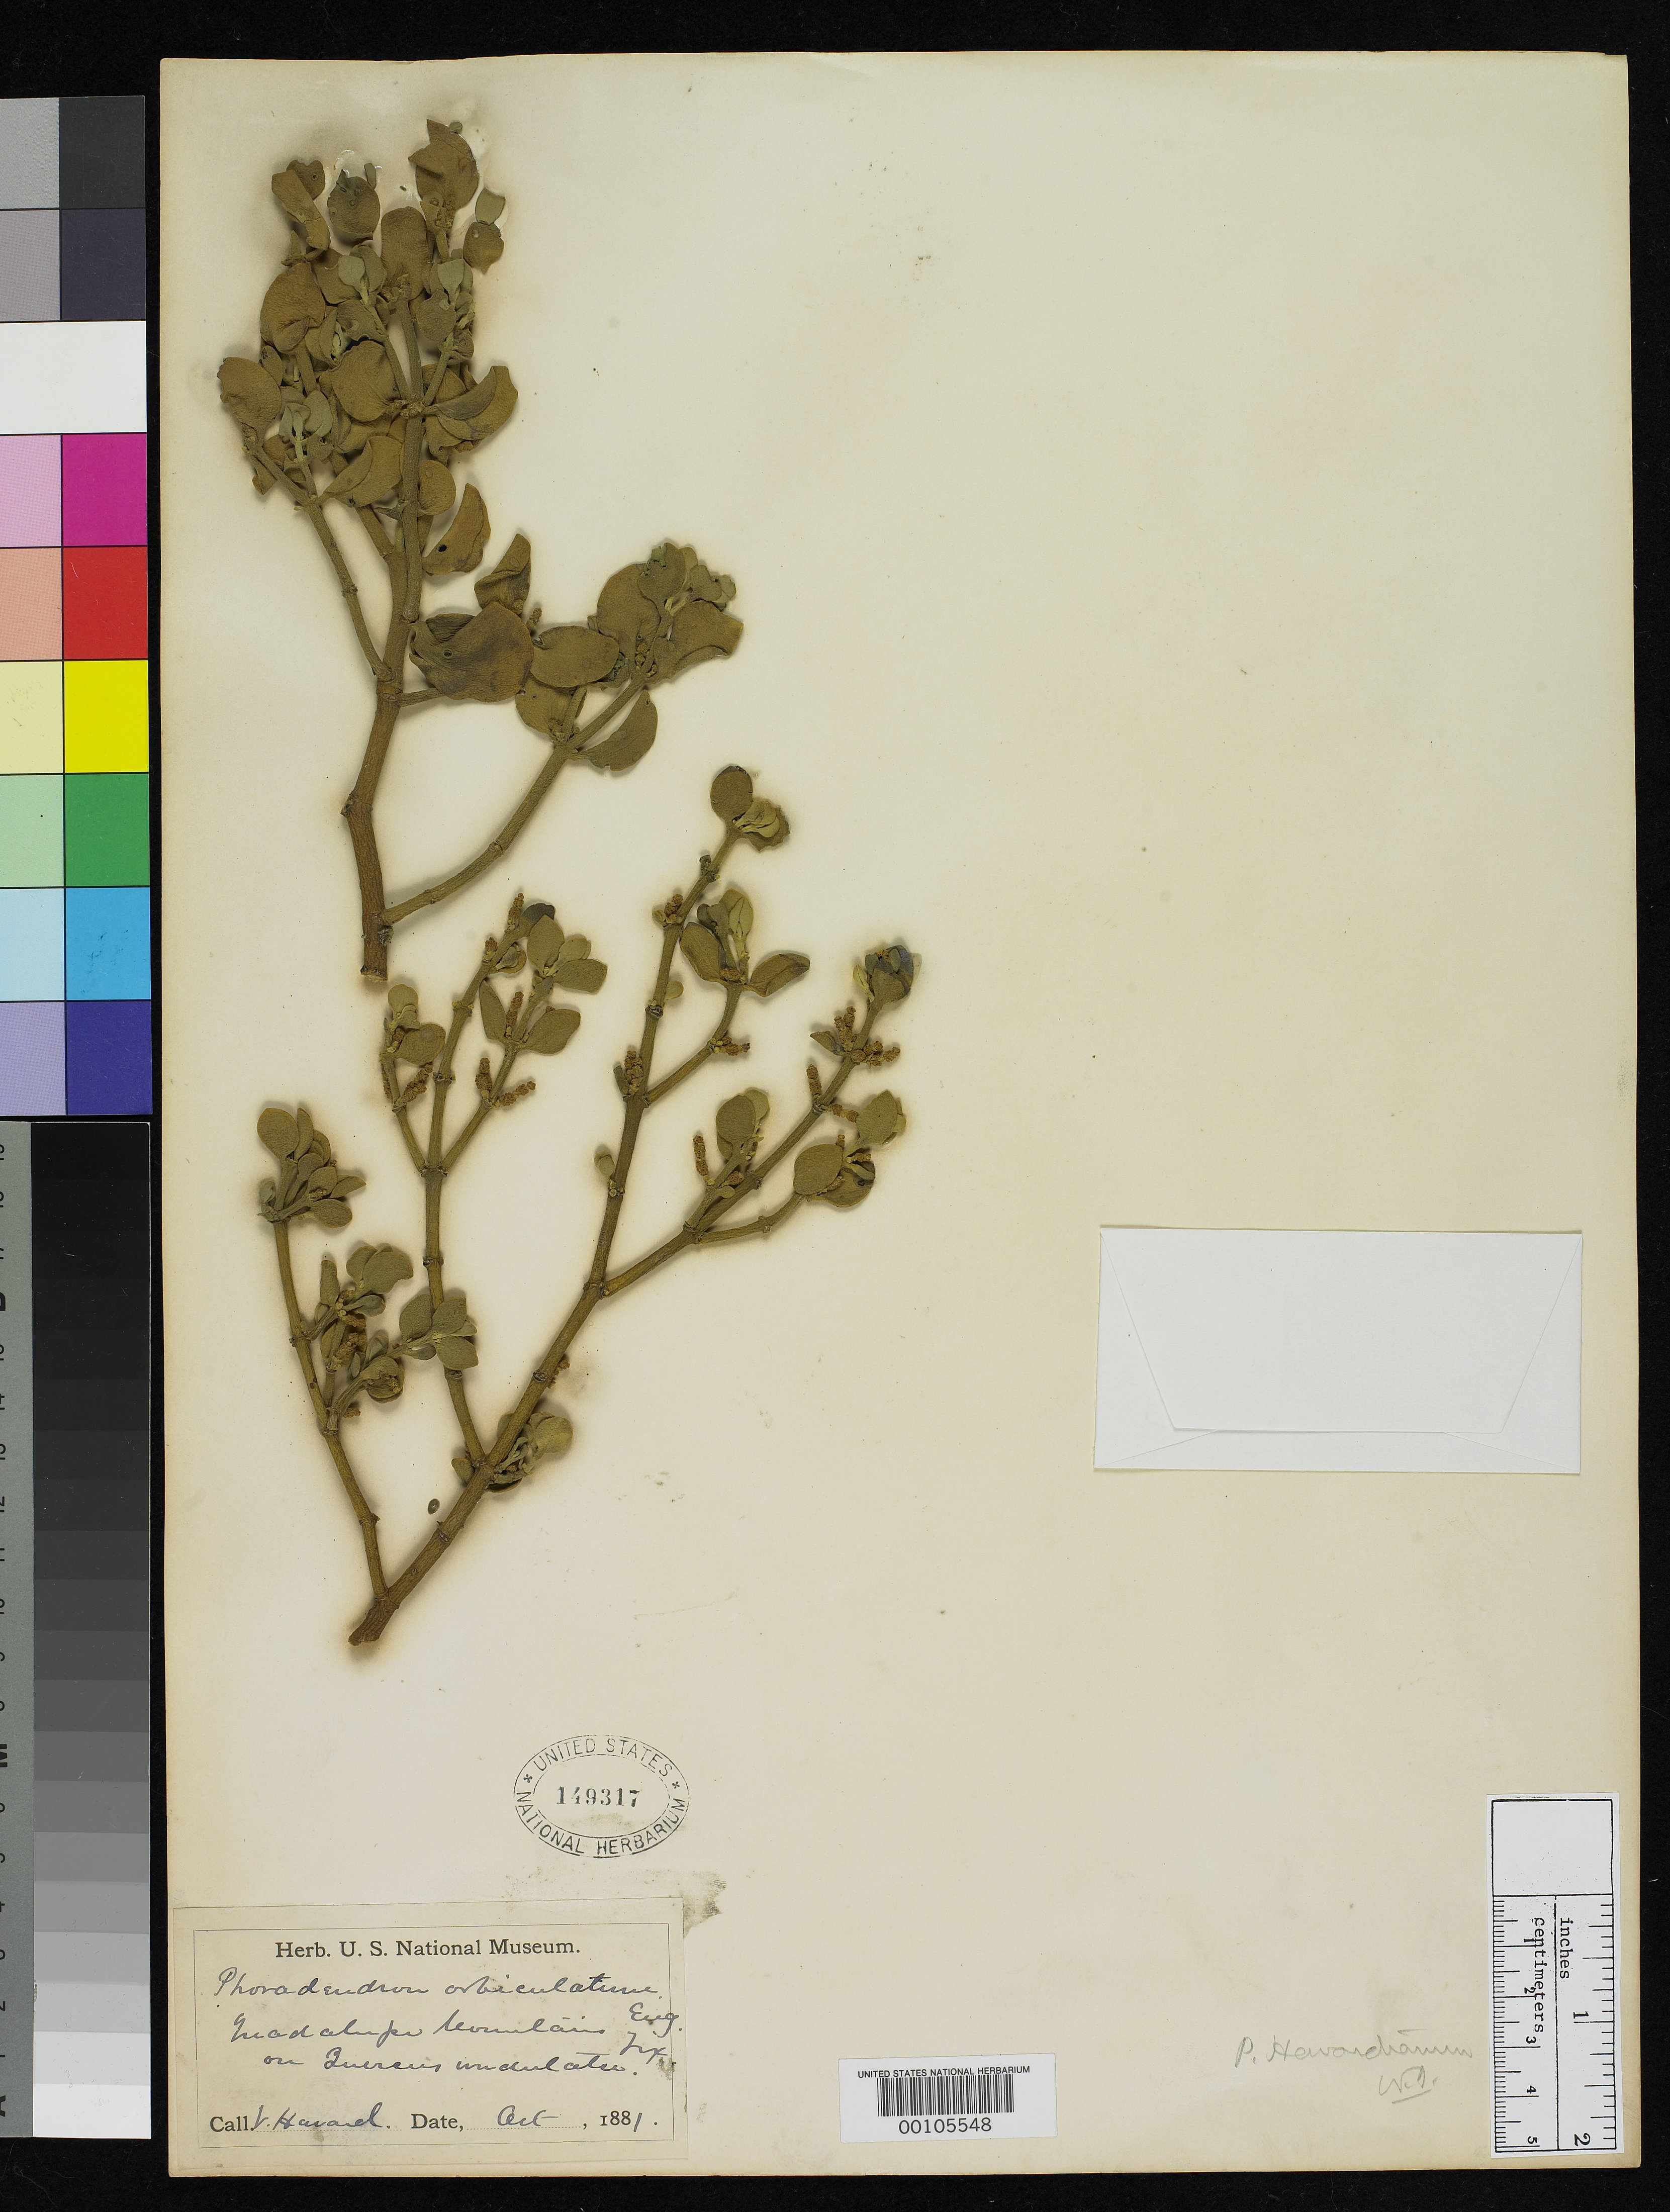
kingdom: Plantae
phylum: Tracheophyta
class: Magnoliopsida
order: Santalales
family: Viscaceae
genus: Phoradendron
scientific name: Phoradendron havardianum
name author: Trel.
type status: Isotype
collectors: V. Havard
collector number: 82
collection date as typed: Oct 1881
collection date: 1881-10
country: United States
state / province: Texas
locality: Guadalupe Mts.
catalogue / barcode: US 149317